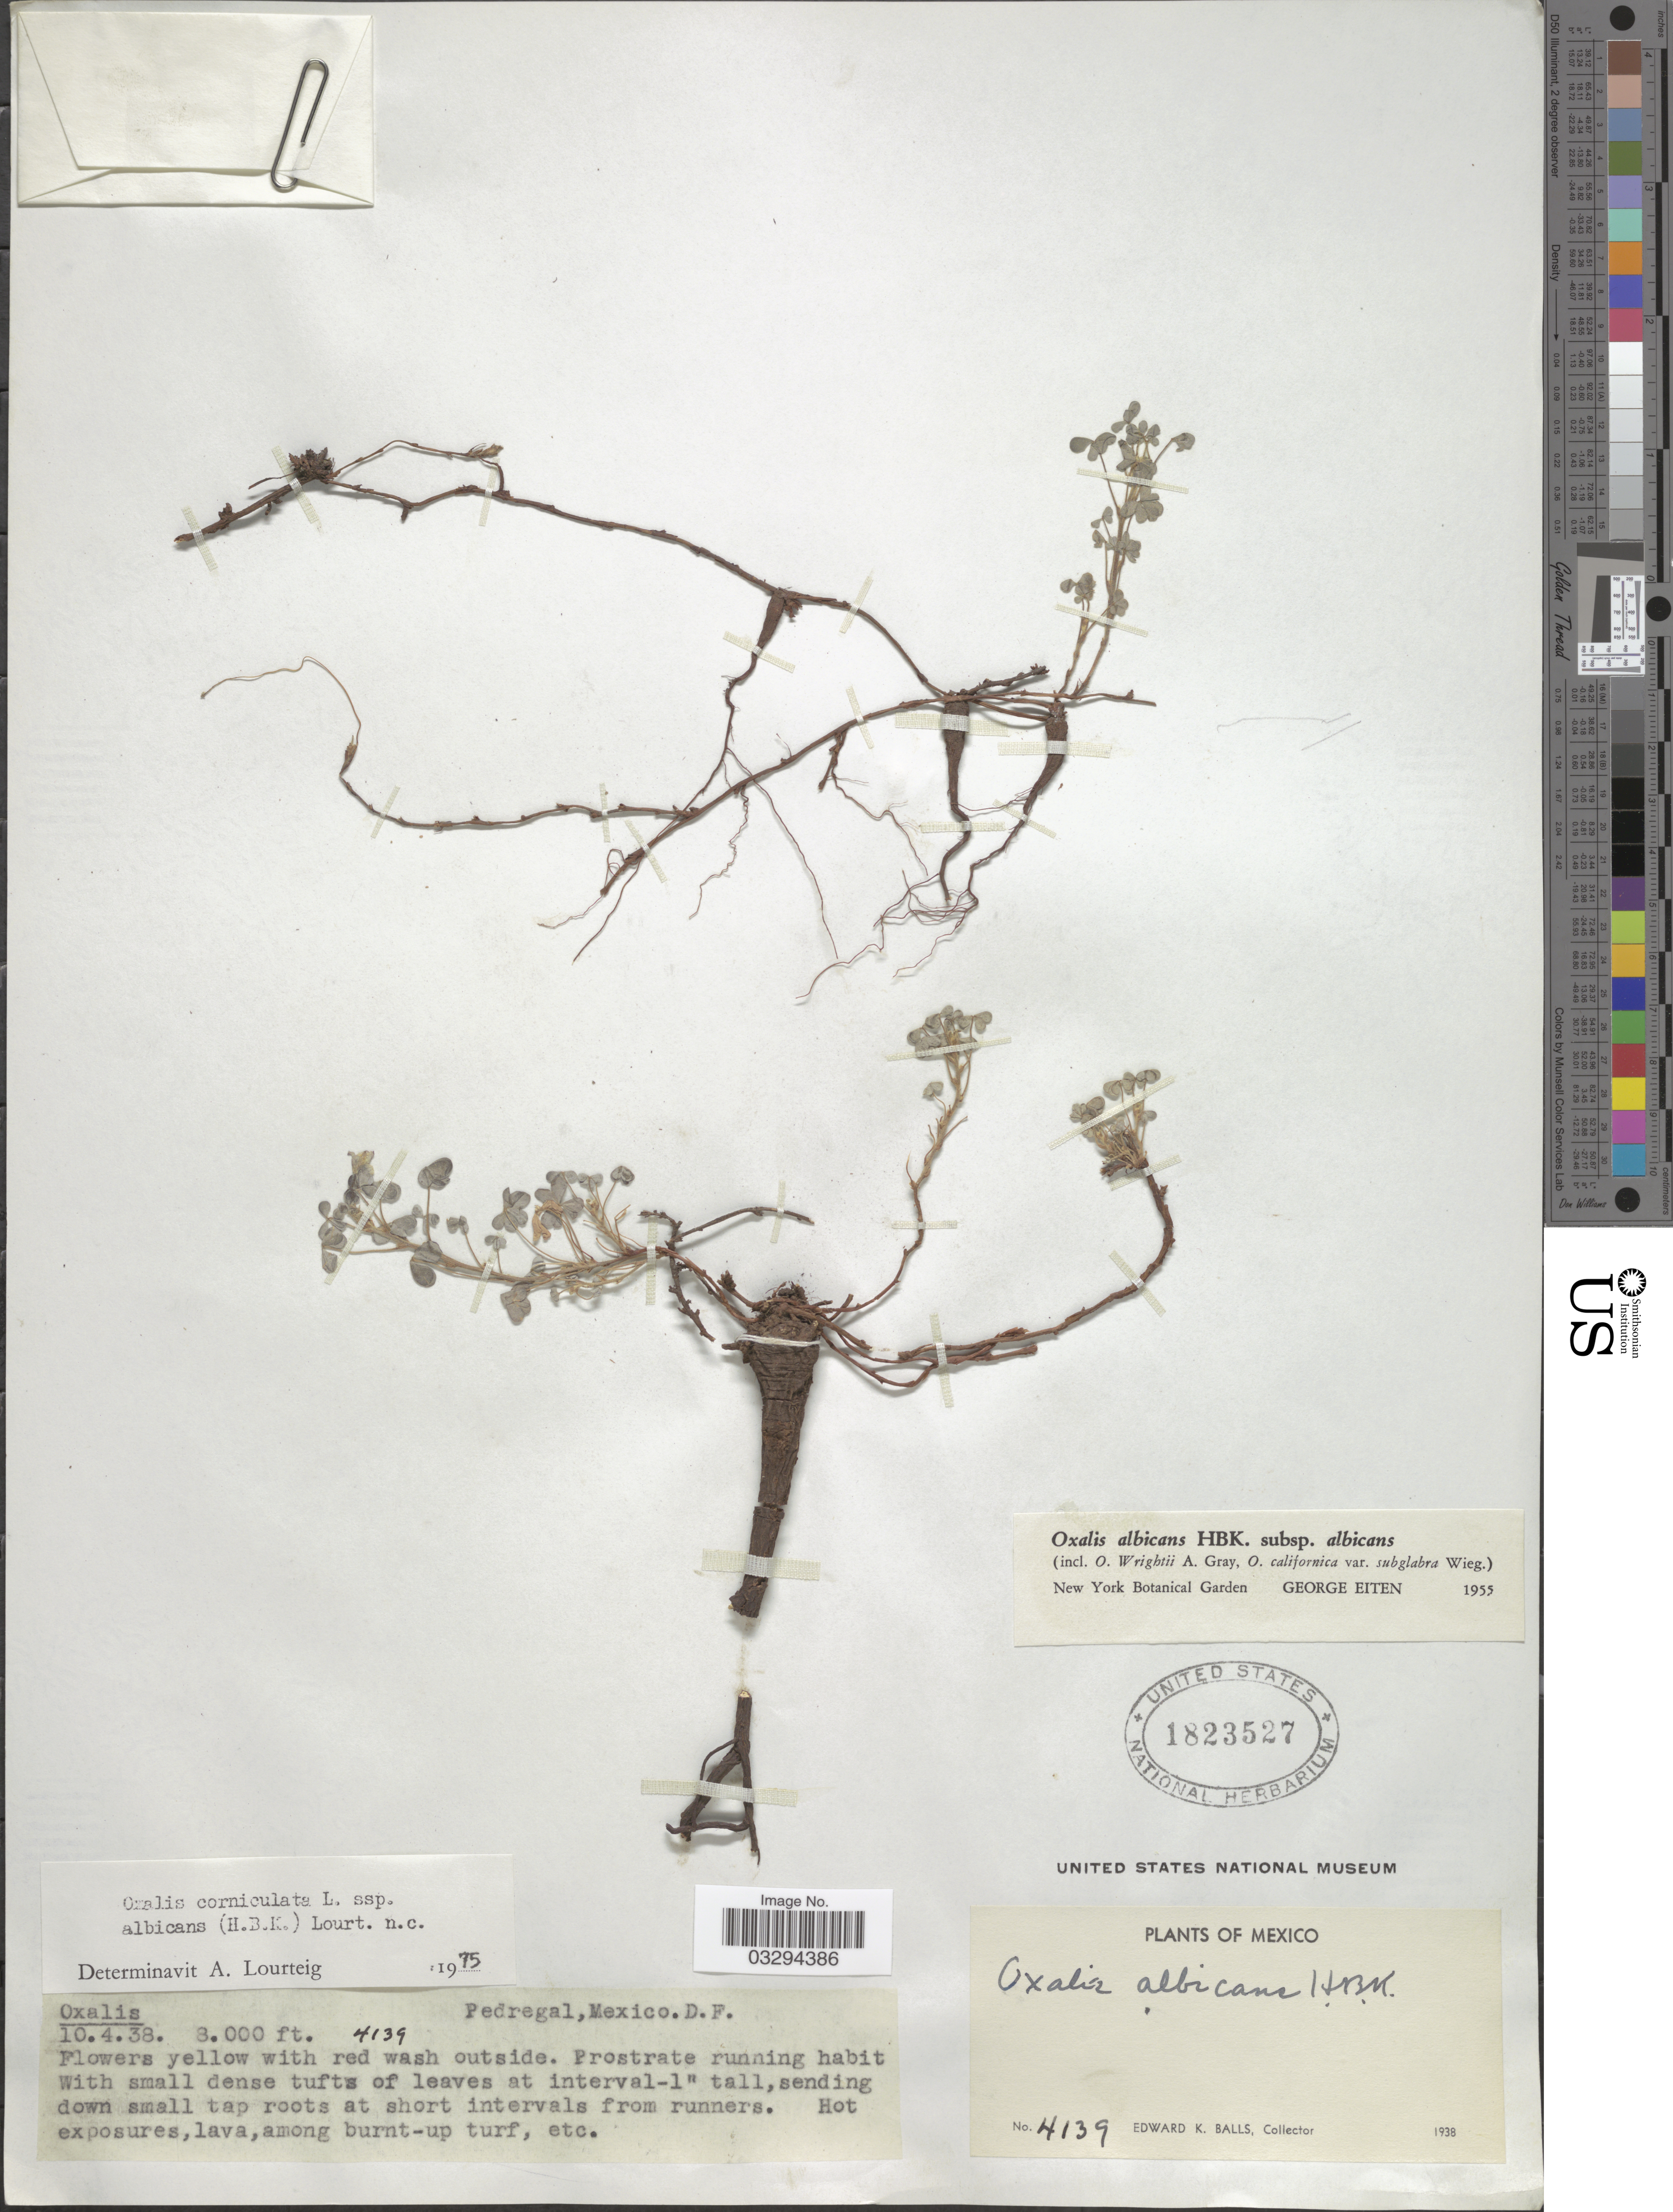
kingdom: Plantae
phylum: Tracheophyta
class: Magnoliopsida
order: Oxalidales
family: Oxalidaceae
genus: Oxalis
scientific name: Oxalis corniculata subsp. albicans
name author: (Kunth) Lourteig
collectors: E. K. Balls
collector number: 4139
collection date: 1938-04-10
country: Mexico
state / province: Distrito Federal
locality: Pedregal.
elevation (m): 2438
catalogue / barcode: US 1823527